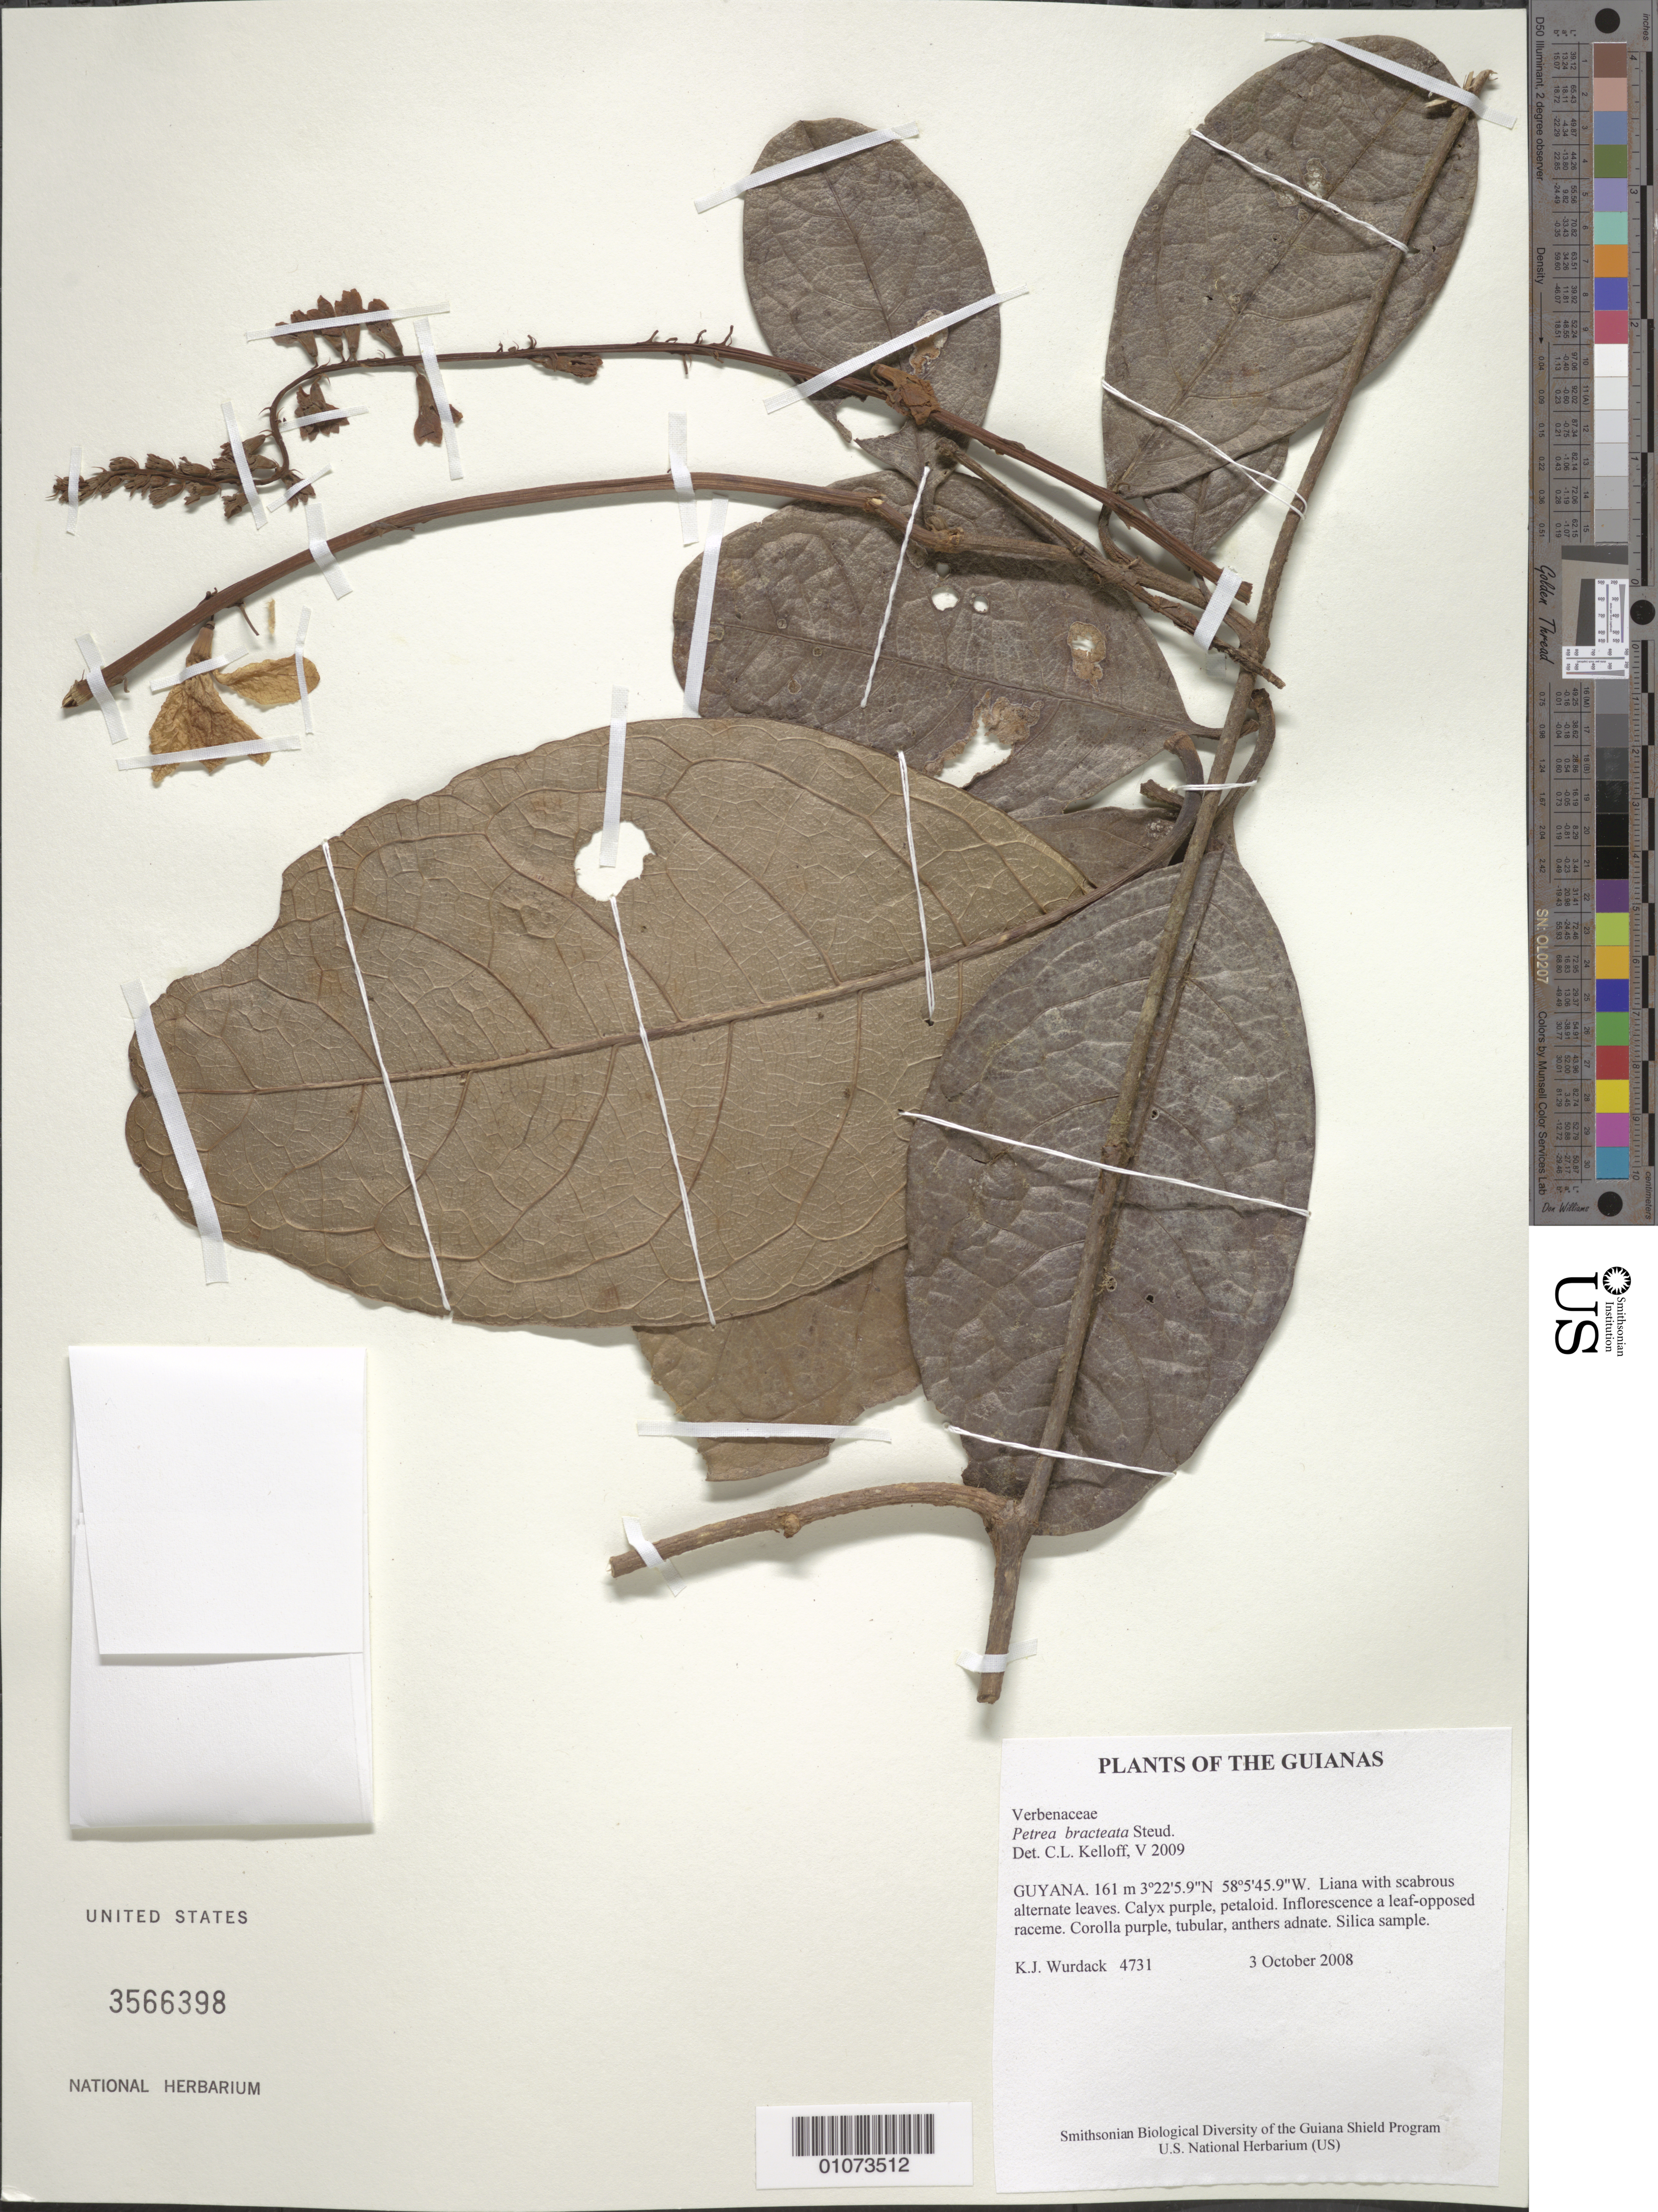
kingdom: Plantae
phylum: Tracheophyta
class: Magnoliopsida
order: Lamiales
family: Verbenaceae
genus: Petrea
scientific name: Petrea bracteata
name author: Steud.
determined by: Kelloff, Carol L., (US), Smithsonian Institution - National Museum of Natural History (UNITED STATES)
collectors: K. Wurdack, K. M. Redden, A. Rodriguez, C. Perry & P. Ragnauth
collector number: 4731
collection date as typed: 3 October 2008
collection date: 2008-10-03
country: Guyana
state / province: U. Takutu-U. Essequibo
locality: CI concession. Himara Creek between Camps 2 and 3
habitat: Riparian vegetation (Chrysobalanaceae, Annonaceae, Macrolobium). Brown sand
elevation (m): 161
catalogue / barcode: US 3566398